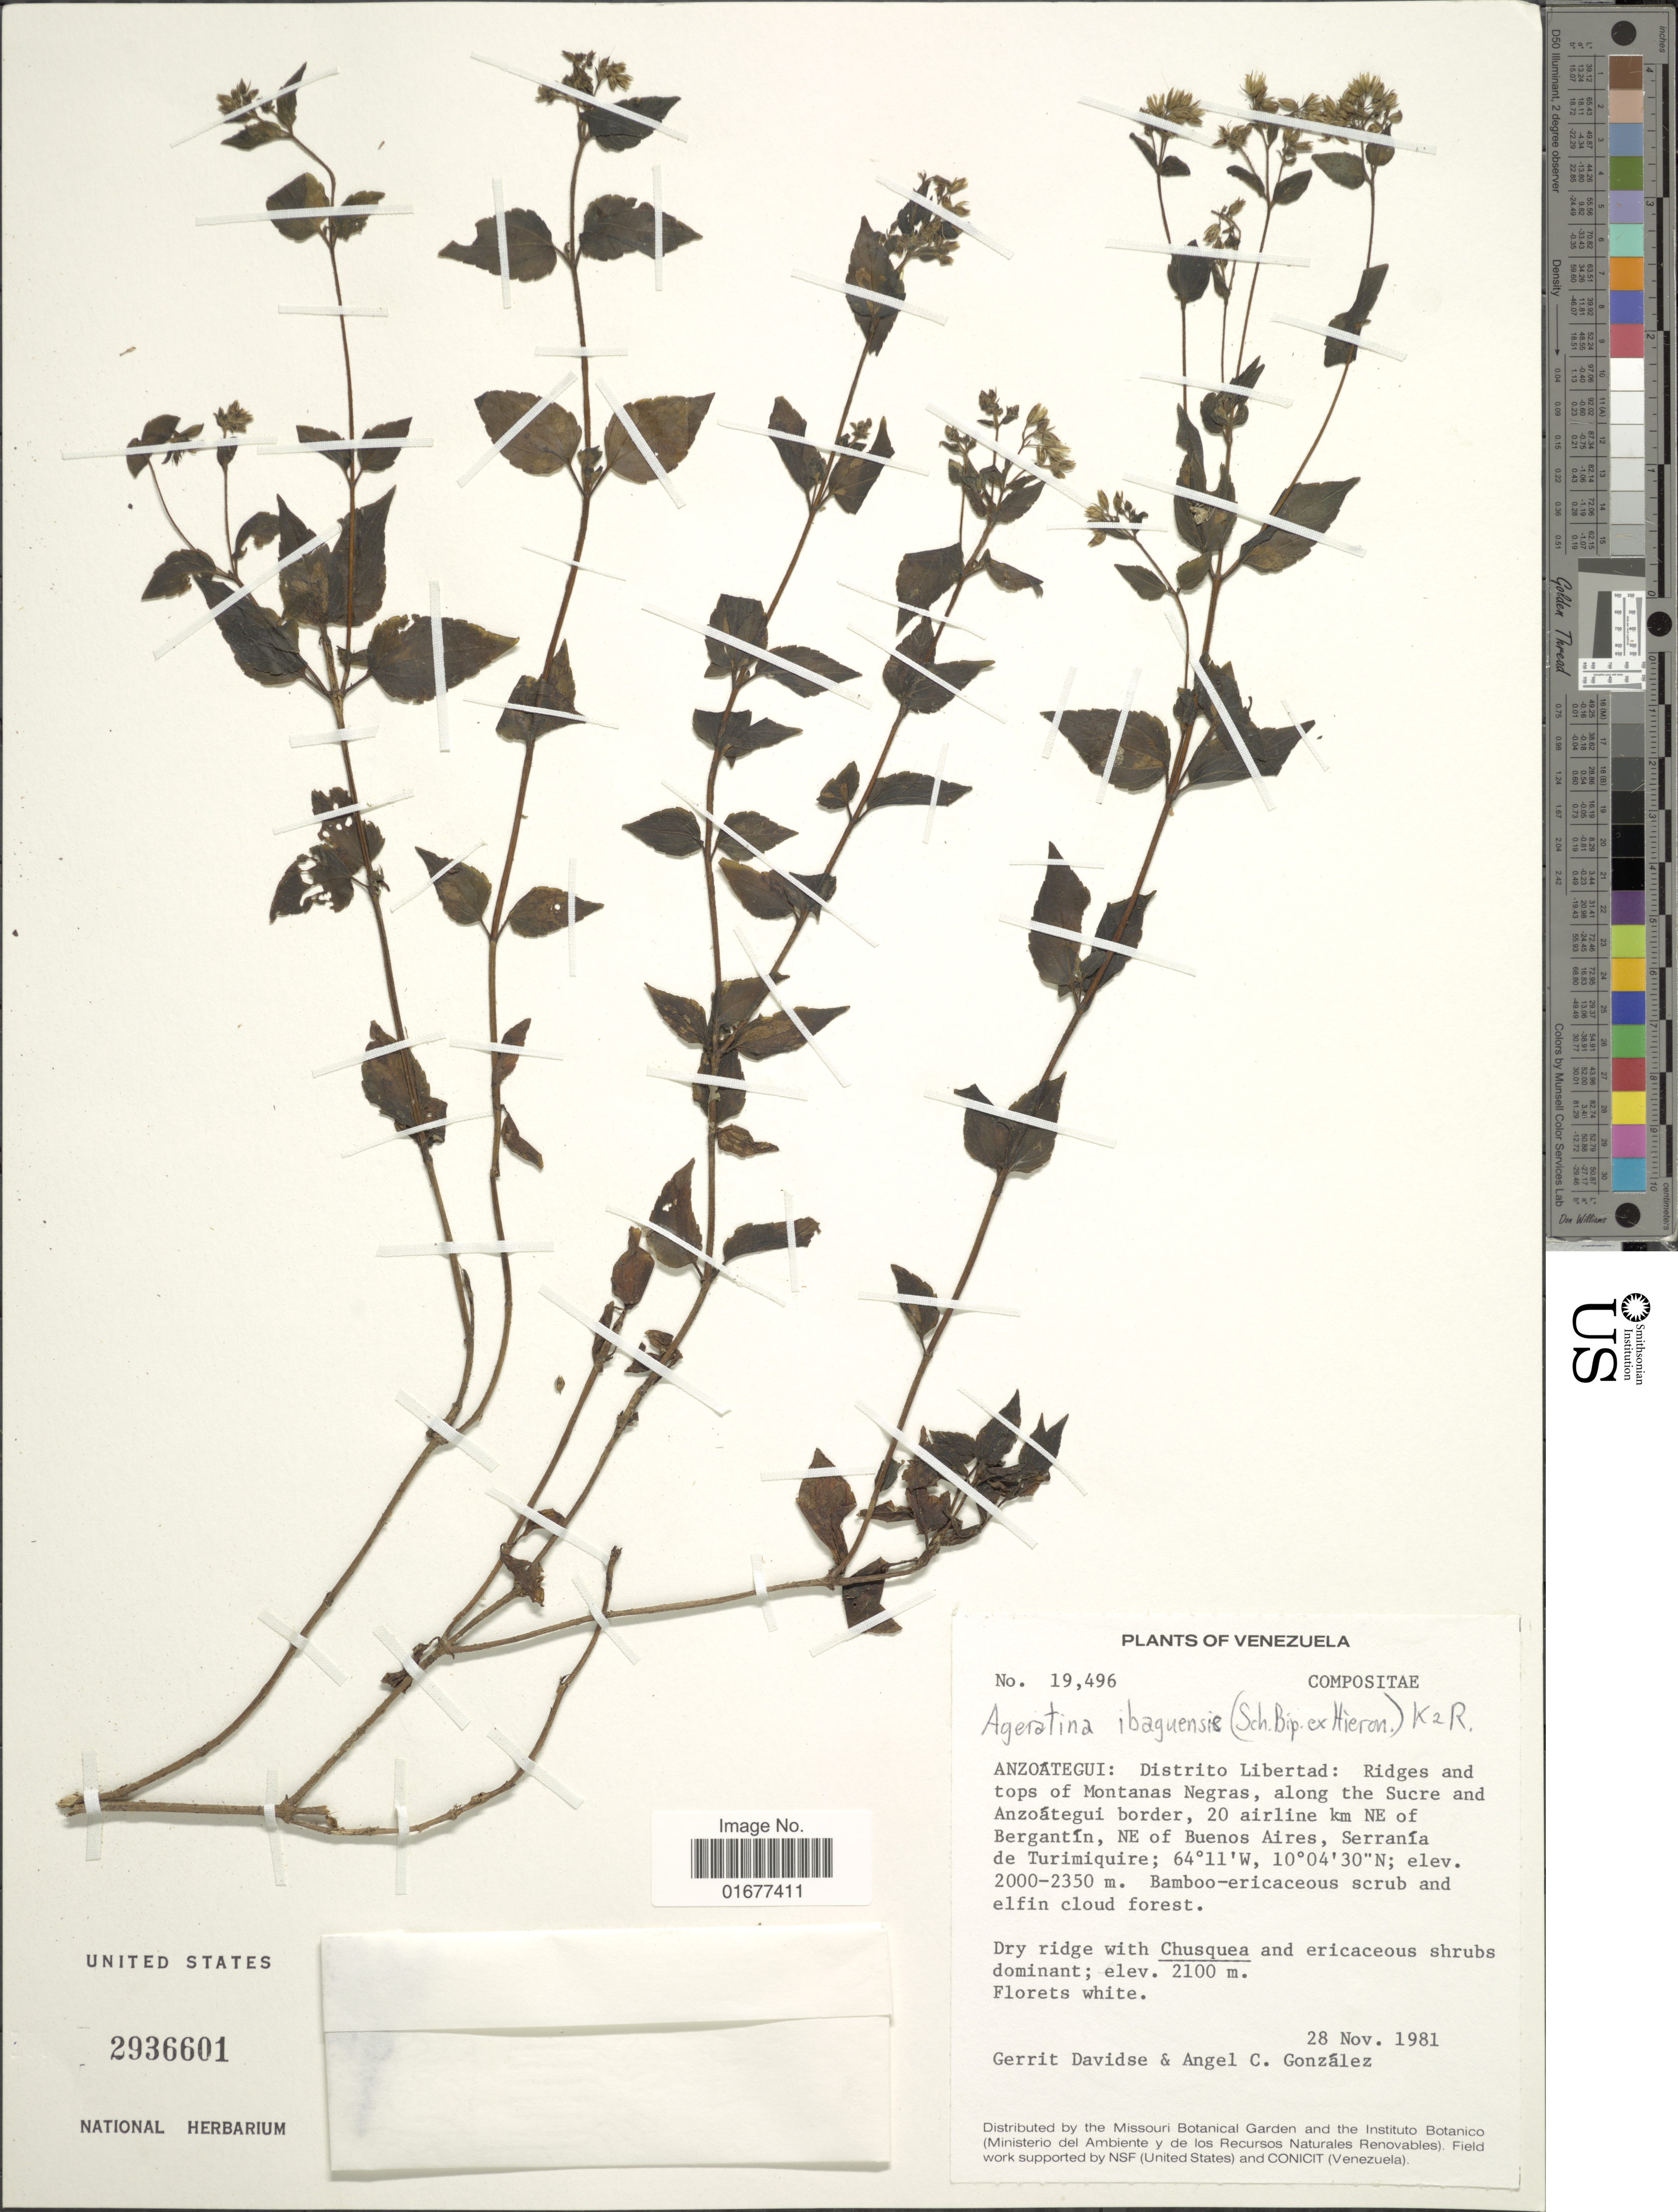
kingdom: Plantae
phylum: Tracheophyta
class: Magnoliopsida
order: Asterales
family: Asteraceae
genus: Ageratina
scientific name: Ageratina ibaguensis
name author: (Sch. Bip. ex Hieron.) R.M. King & H. Rob.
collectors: G. Davidse & A. C. González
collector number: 19496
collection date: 1981-11-28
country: Venezuela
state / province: Anzoategui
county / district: Libertad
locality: Ridges and tops of Montanas Negras, along the Sucre and Anzoategui border, 20 airline km NE of Bergantin, NE of Buenos Aires, Serrania de Turimiquire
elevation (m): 2000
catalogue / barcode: US 2936601